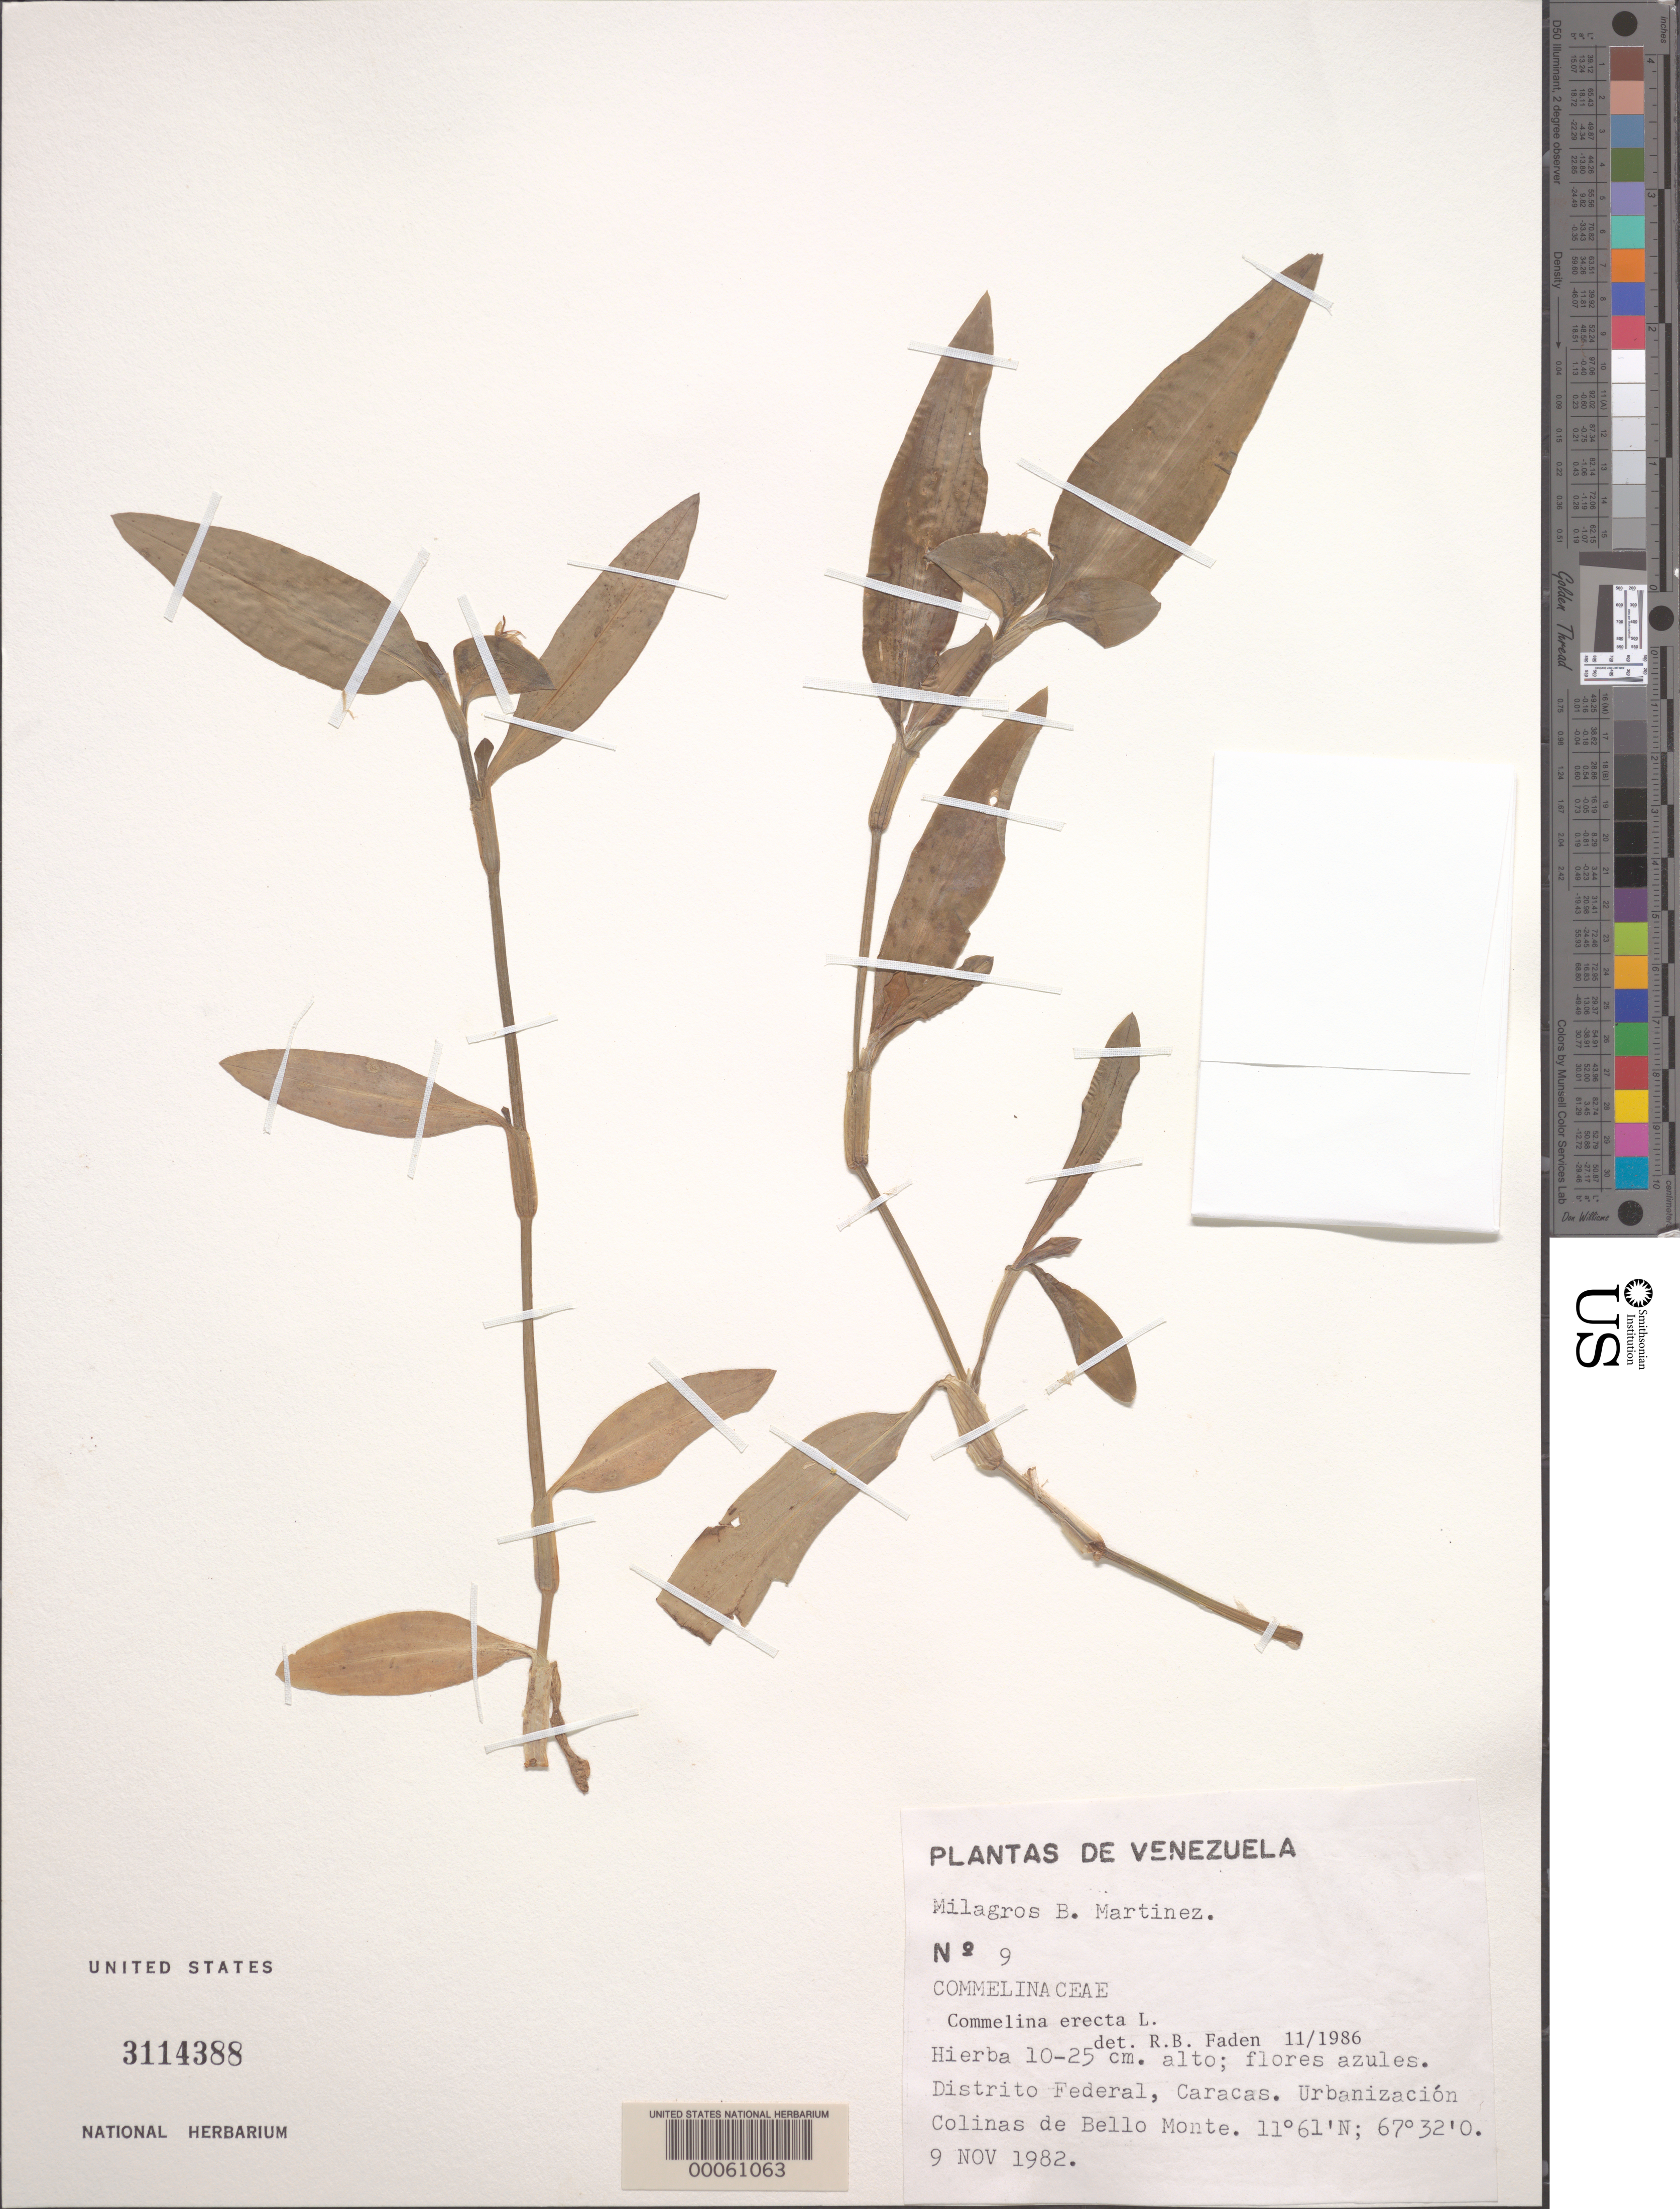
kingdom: Plantae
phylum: Tracheophyta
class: Liliopsida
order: Commelinales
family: Commelinaceae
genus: Commelina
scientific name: Commelina erecta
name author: L.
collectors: M. B. Martinez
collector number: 9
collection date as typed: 09 Nov 1982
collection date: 1982-11-09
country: Venezuela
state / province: Distrito Federal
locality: Caracas, urbanizacion colinas de belle monte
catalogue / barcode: US 3114388